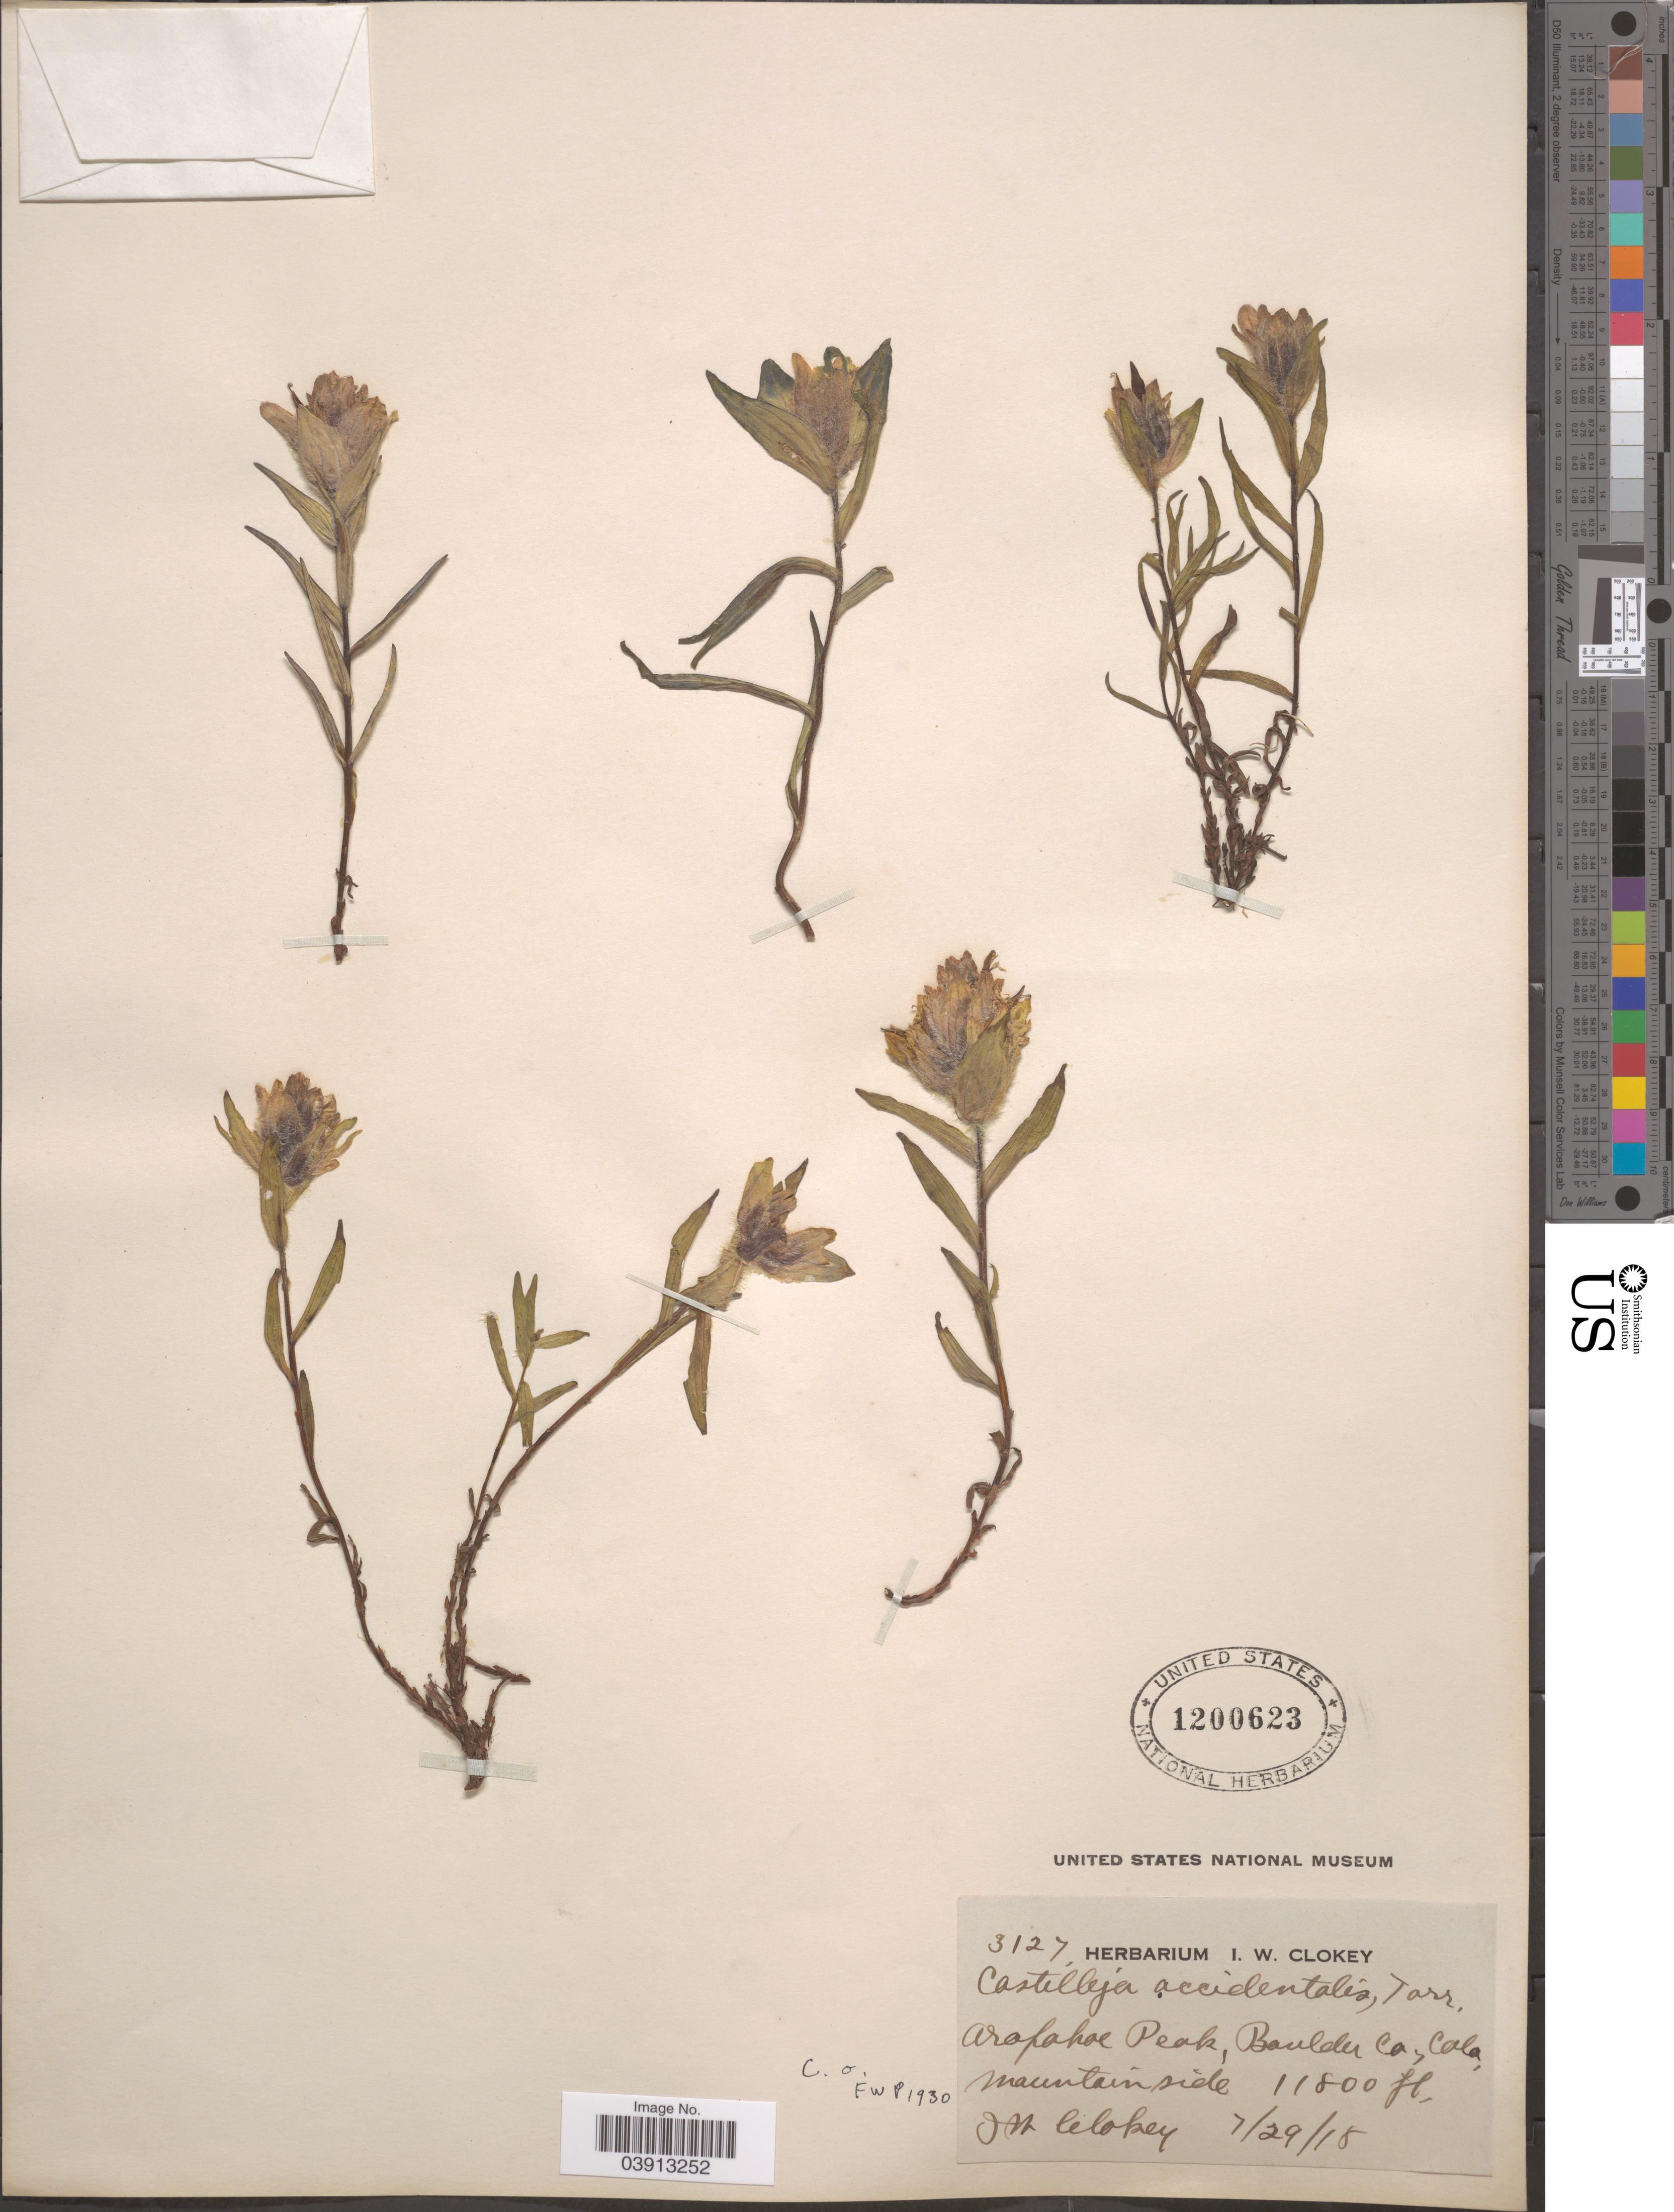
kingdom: Plantae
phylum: Tracheophyta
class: Magnoliopsida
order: Lamiales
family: Orobanchaceae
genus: Castilleja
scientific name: Castilleja occidentalis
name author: Torr.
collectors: I. W. Clokey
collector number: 3127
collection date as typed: Transcribed d/m/y: 29/7/18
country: United States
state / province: Colorado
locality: Arapahoe Peak, Boulder Co., mountain side.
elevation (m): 3597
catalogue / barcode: US 1200623